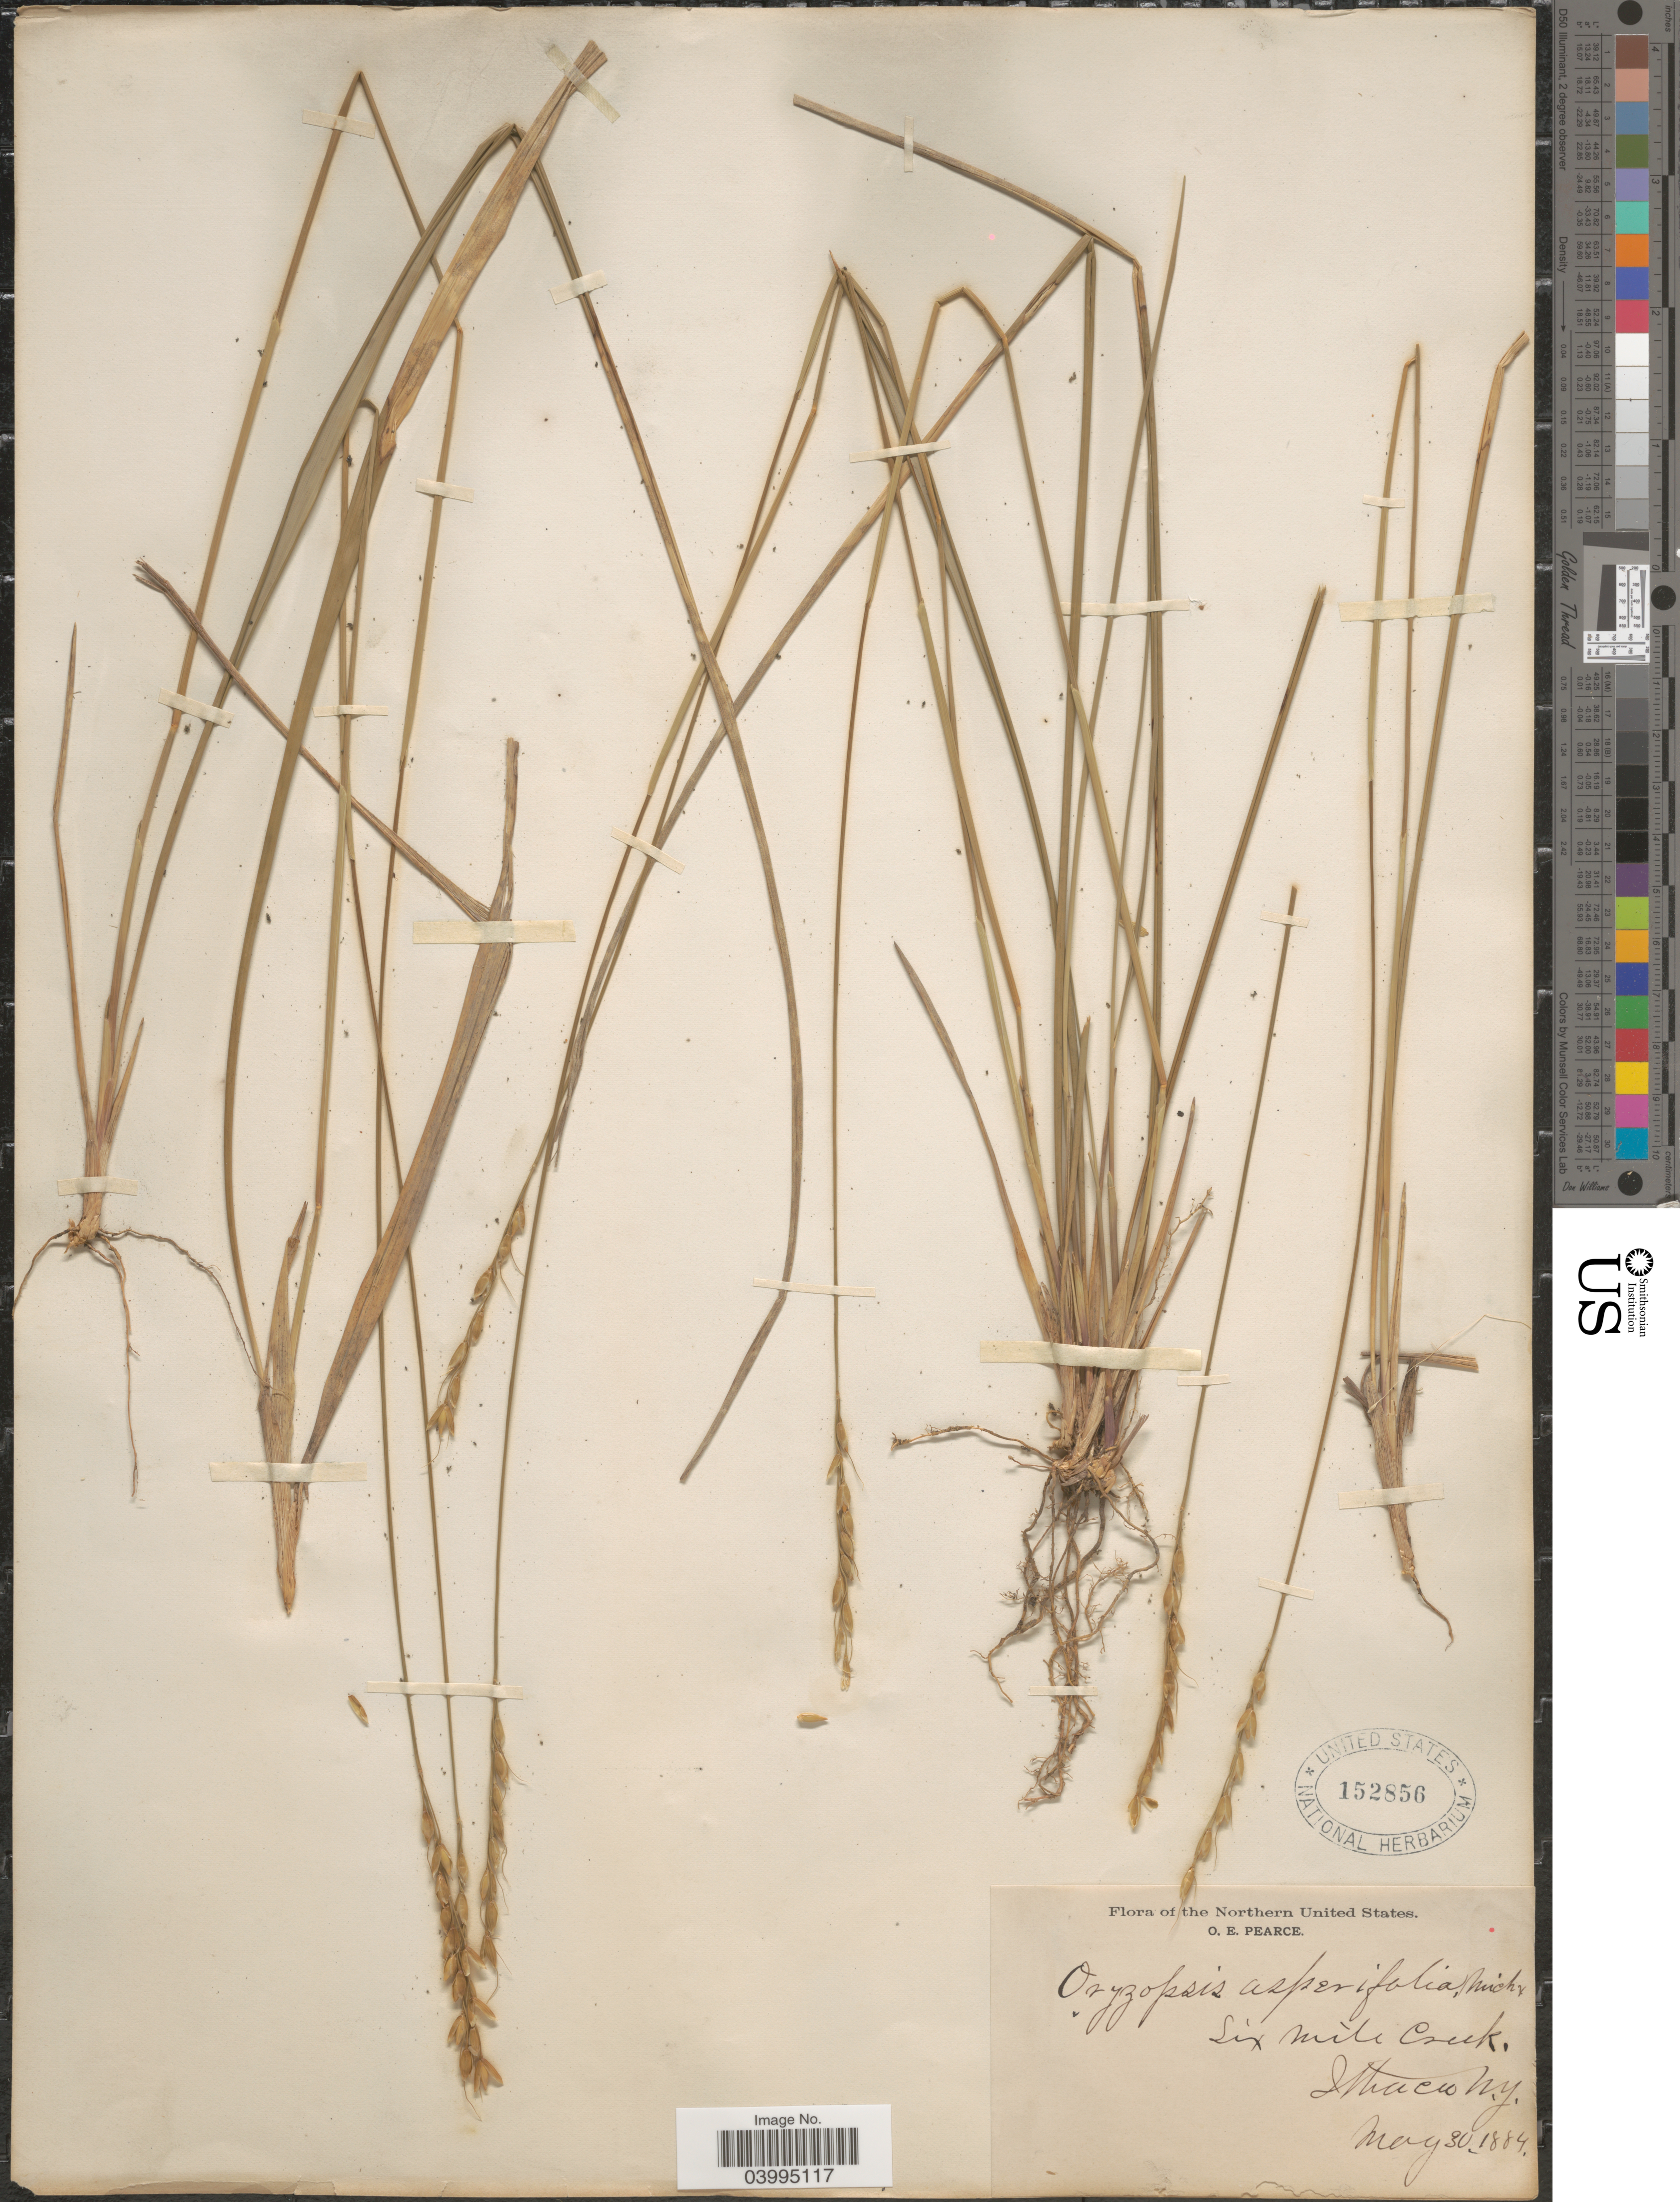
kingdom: Plantae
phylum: Tracheophyta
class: Liliopsida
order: Poales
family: Poaceae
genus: Oryzopsis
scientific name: Oryzopsis asperifolia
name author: Michx.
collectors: O. E. Pearce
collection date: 1884-05-30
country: United States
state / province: New York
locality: Northern United States. Six-Mile Creek. Ithaca.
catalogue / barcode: US 152856